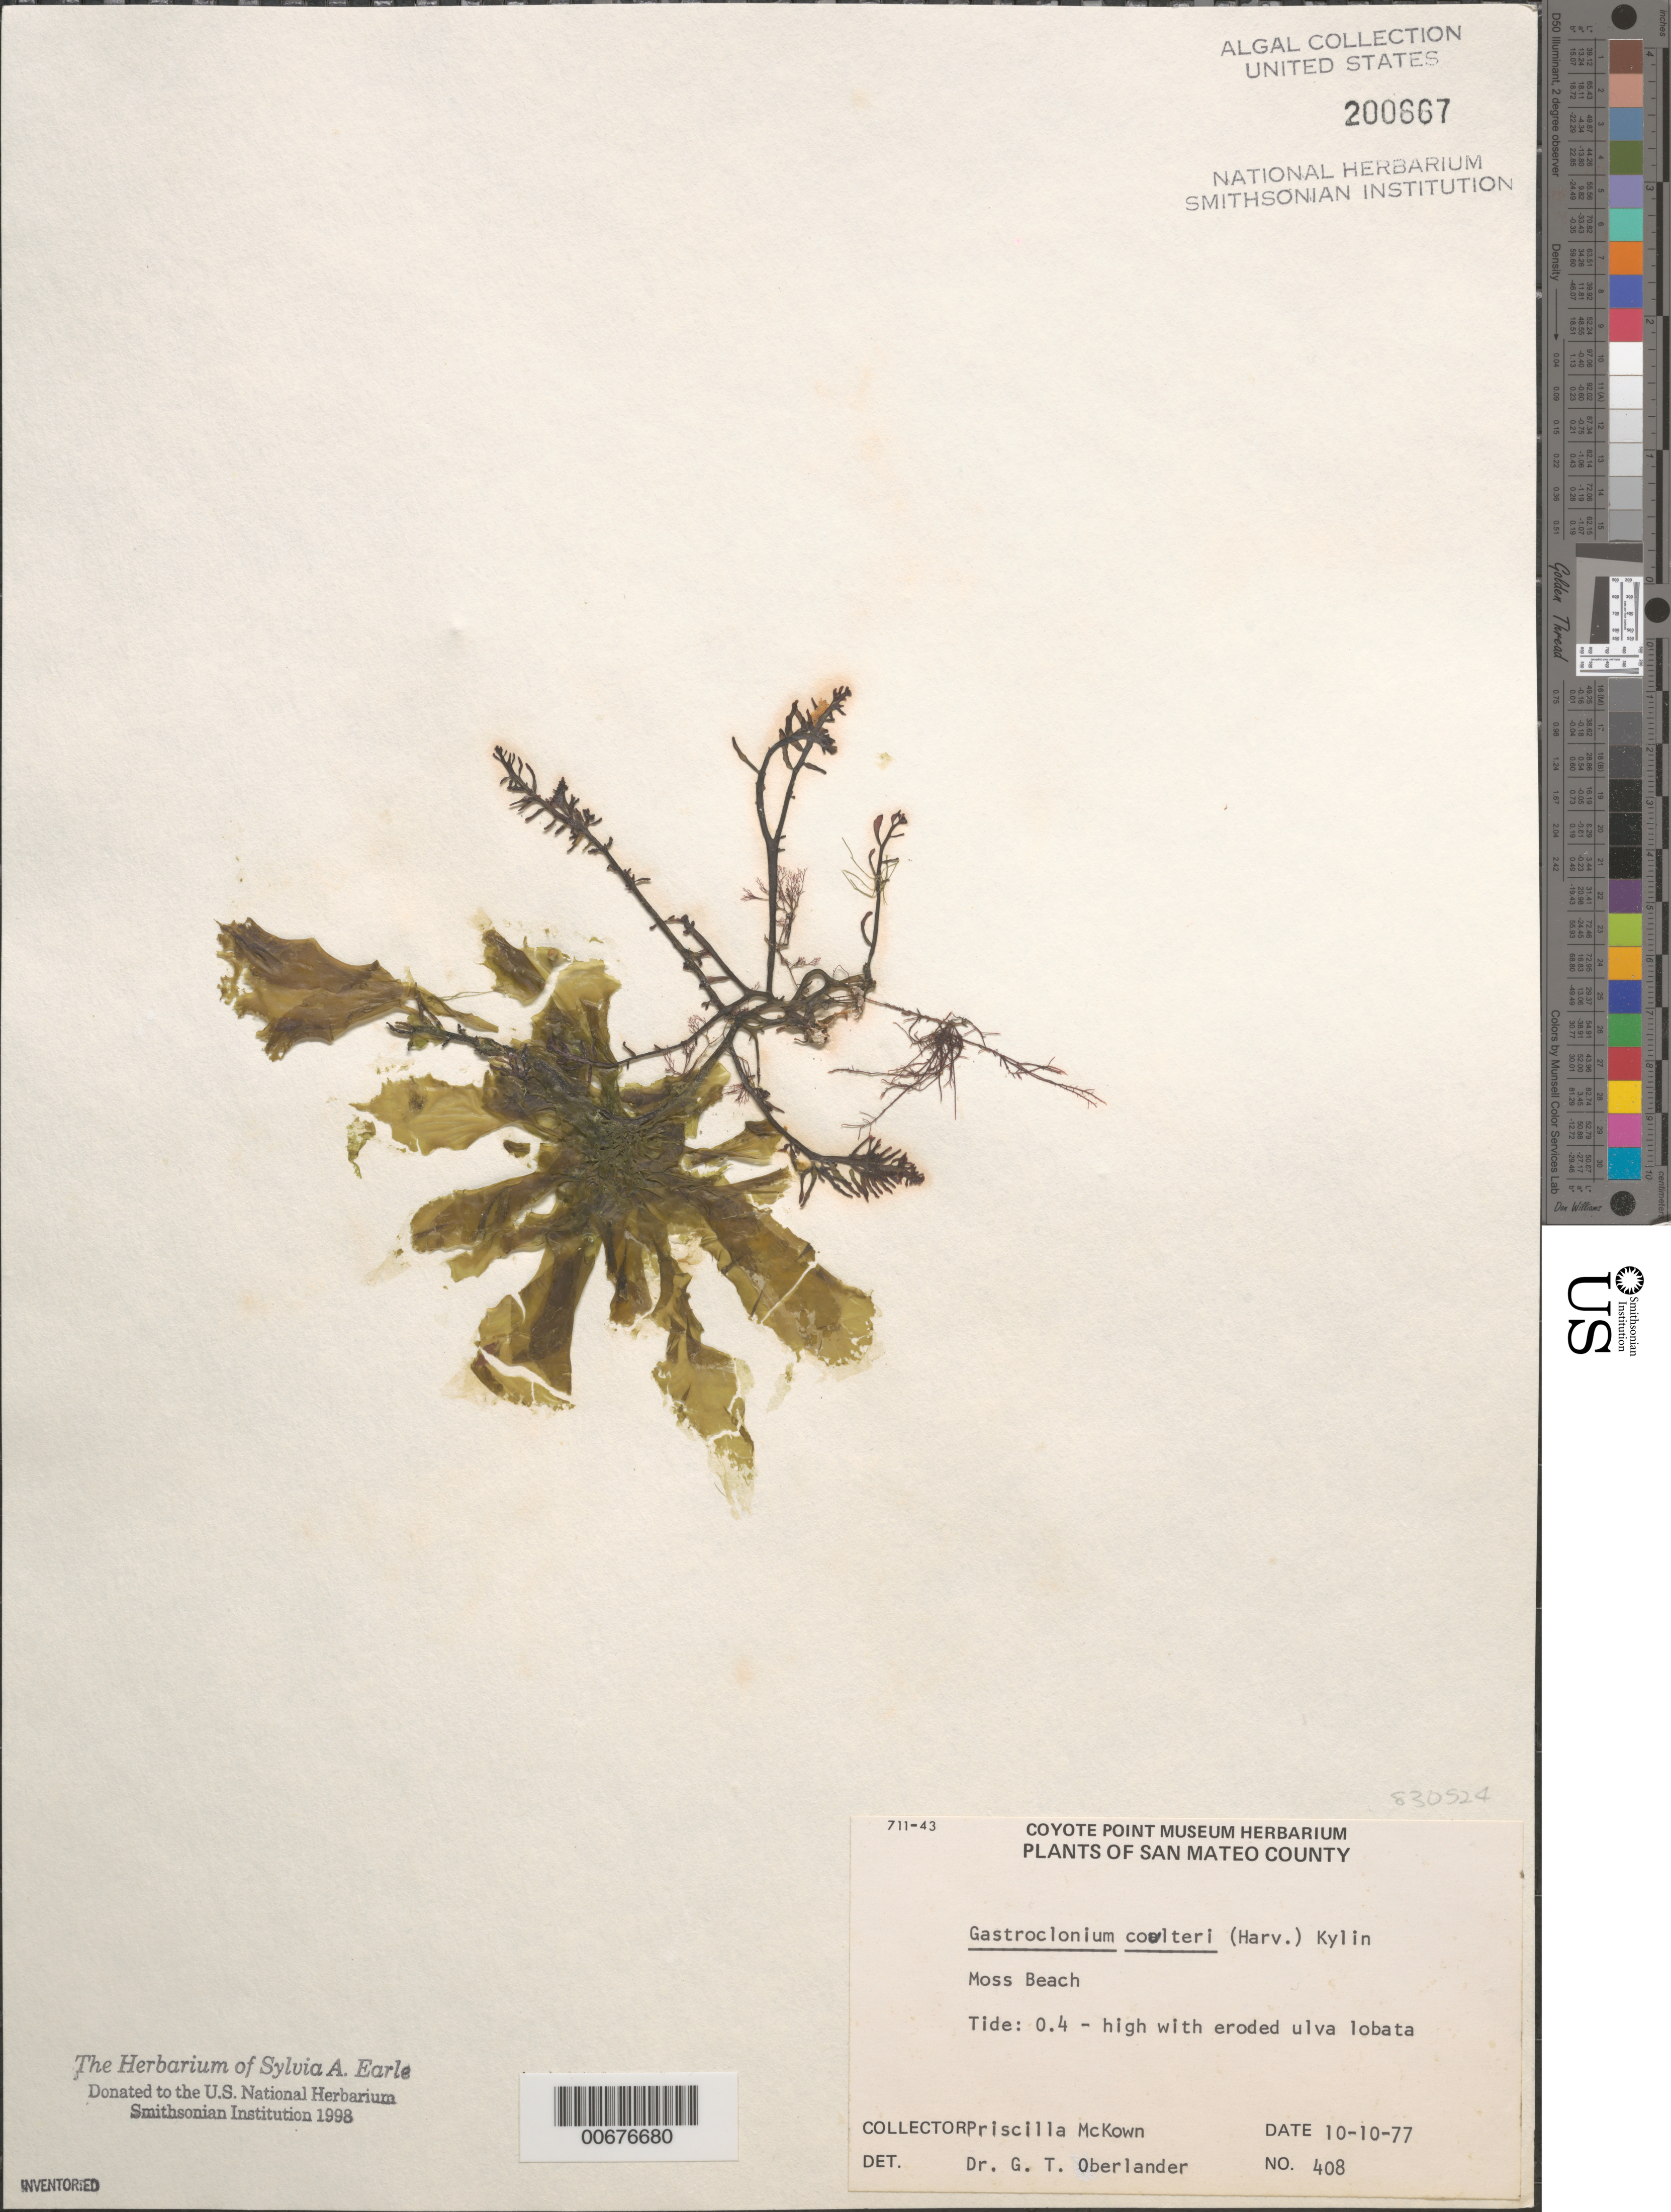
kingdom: Plantae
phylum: Rhodophyta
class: Florideophyceae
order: Rhodymeniales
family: Champiaceae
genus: Neogastroclonium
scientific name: Neogastroclonium subarticulatum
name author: (Turner) L. Le Gall et al.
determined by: Algae name updating Project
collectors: P. McKown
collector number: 408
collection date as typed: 10 Oct 1977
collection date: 1977-10-10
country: United States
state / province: California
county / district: San Mateo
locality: Moss Beach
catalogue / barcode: US 200667